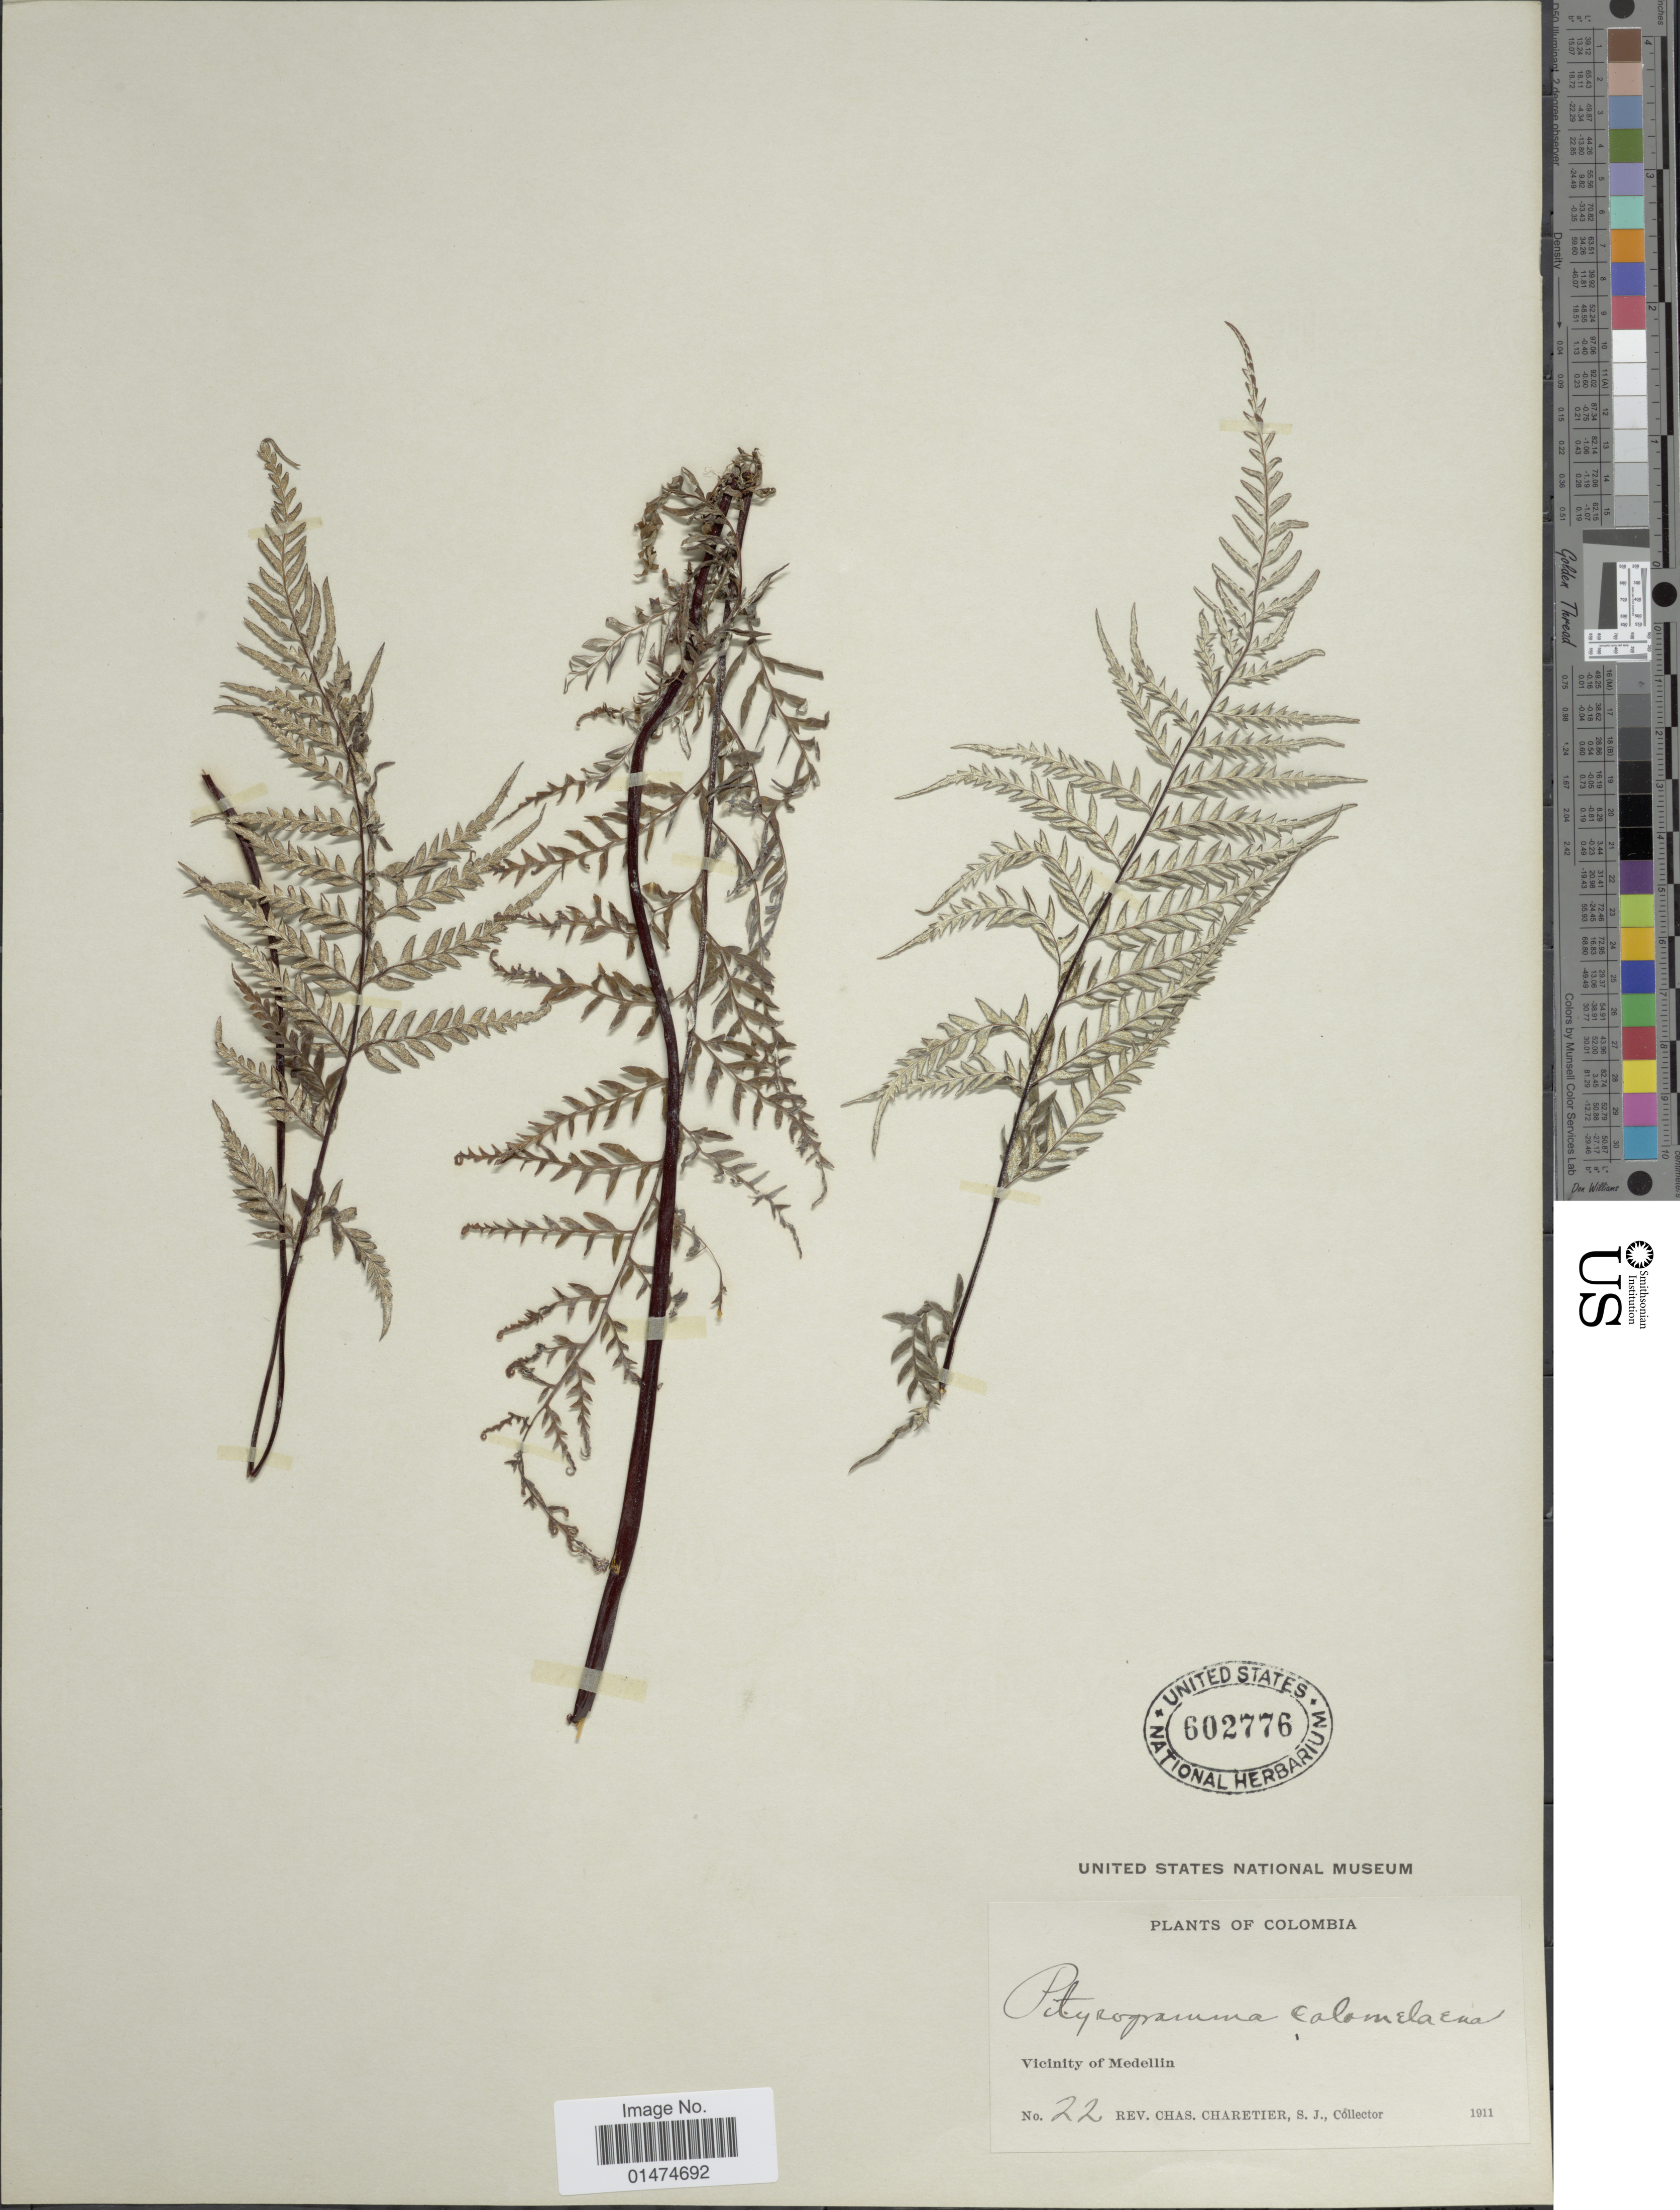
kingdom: Plantae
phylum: Tracheophyta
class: Polypodiopsida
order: Polypodiales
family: Pteridaceae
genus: Pityrogramma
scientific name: Pityrogramma calomelanos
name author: (L.) Link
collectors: C. Charetier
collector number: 22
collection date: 1911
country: Colombia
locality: Vicinity of Medellin.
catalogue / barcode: US 602776